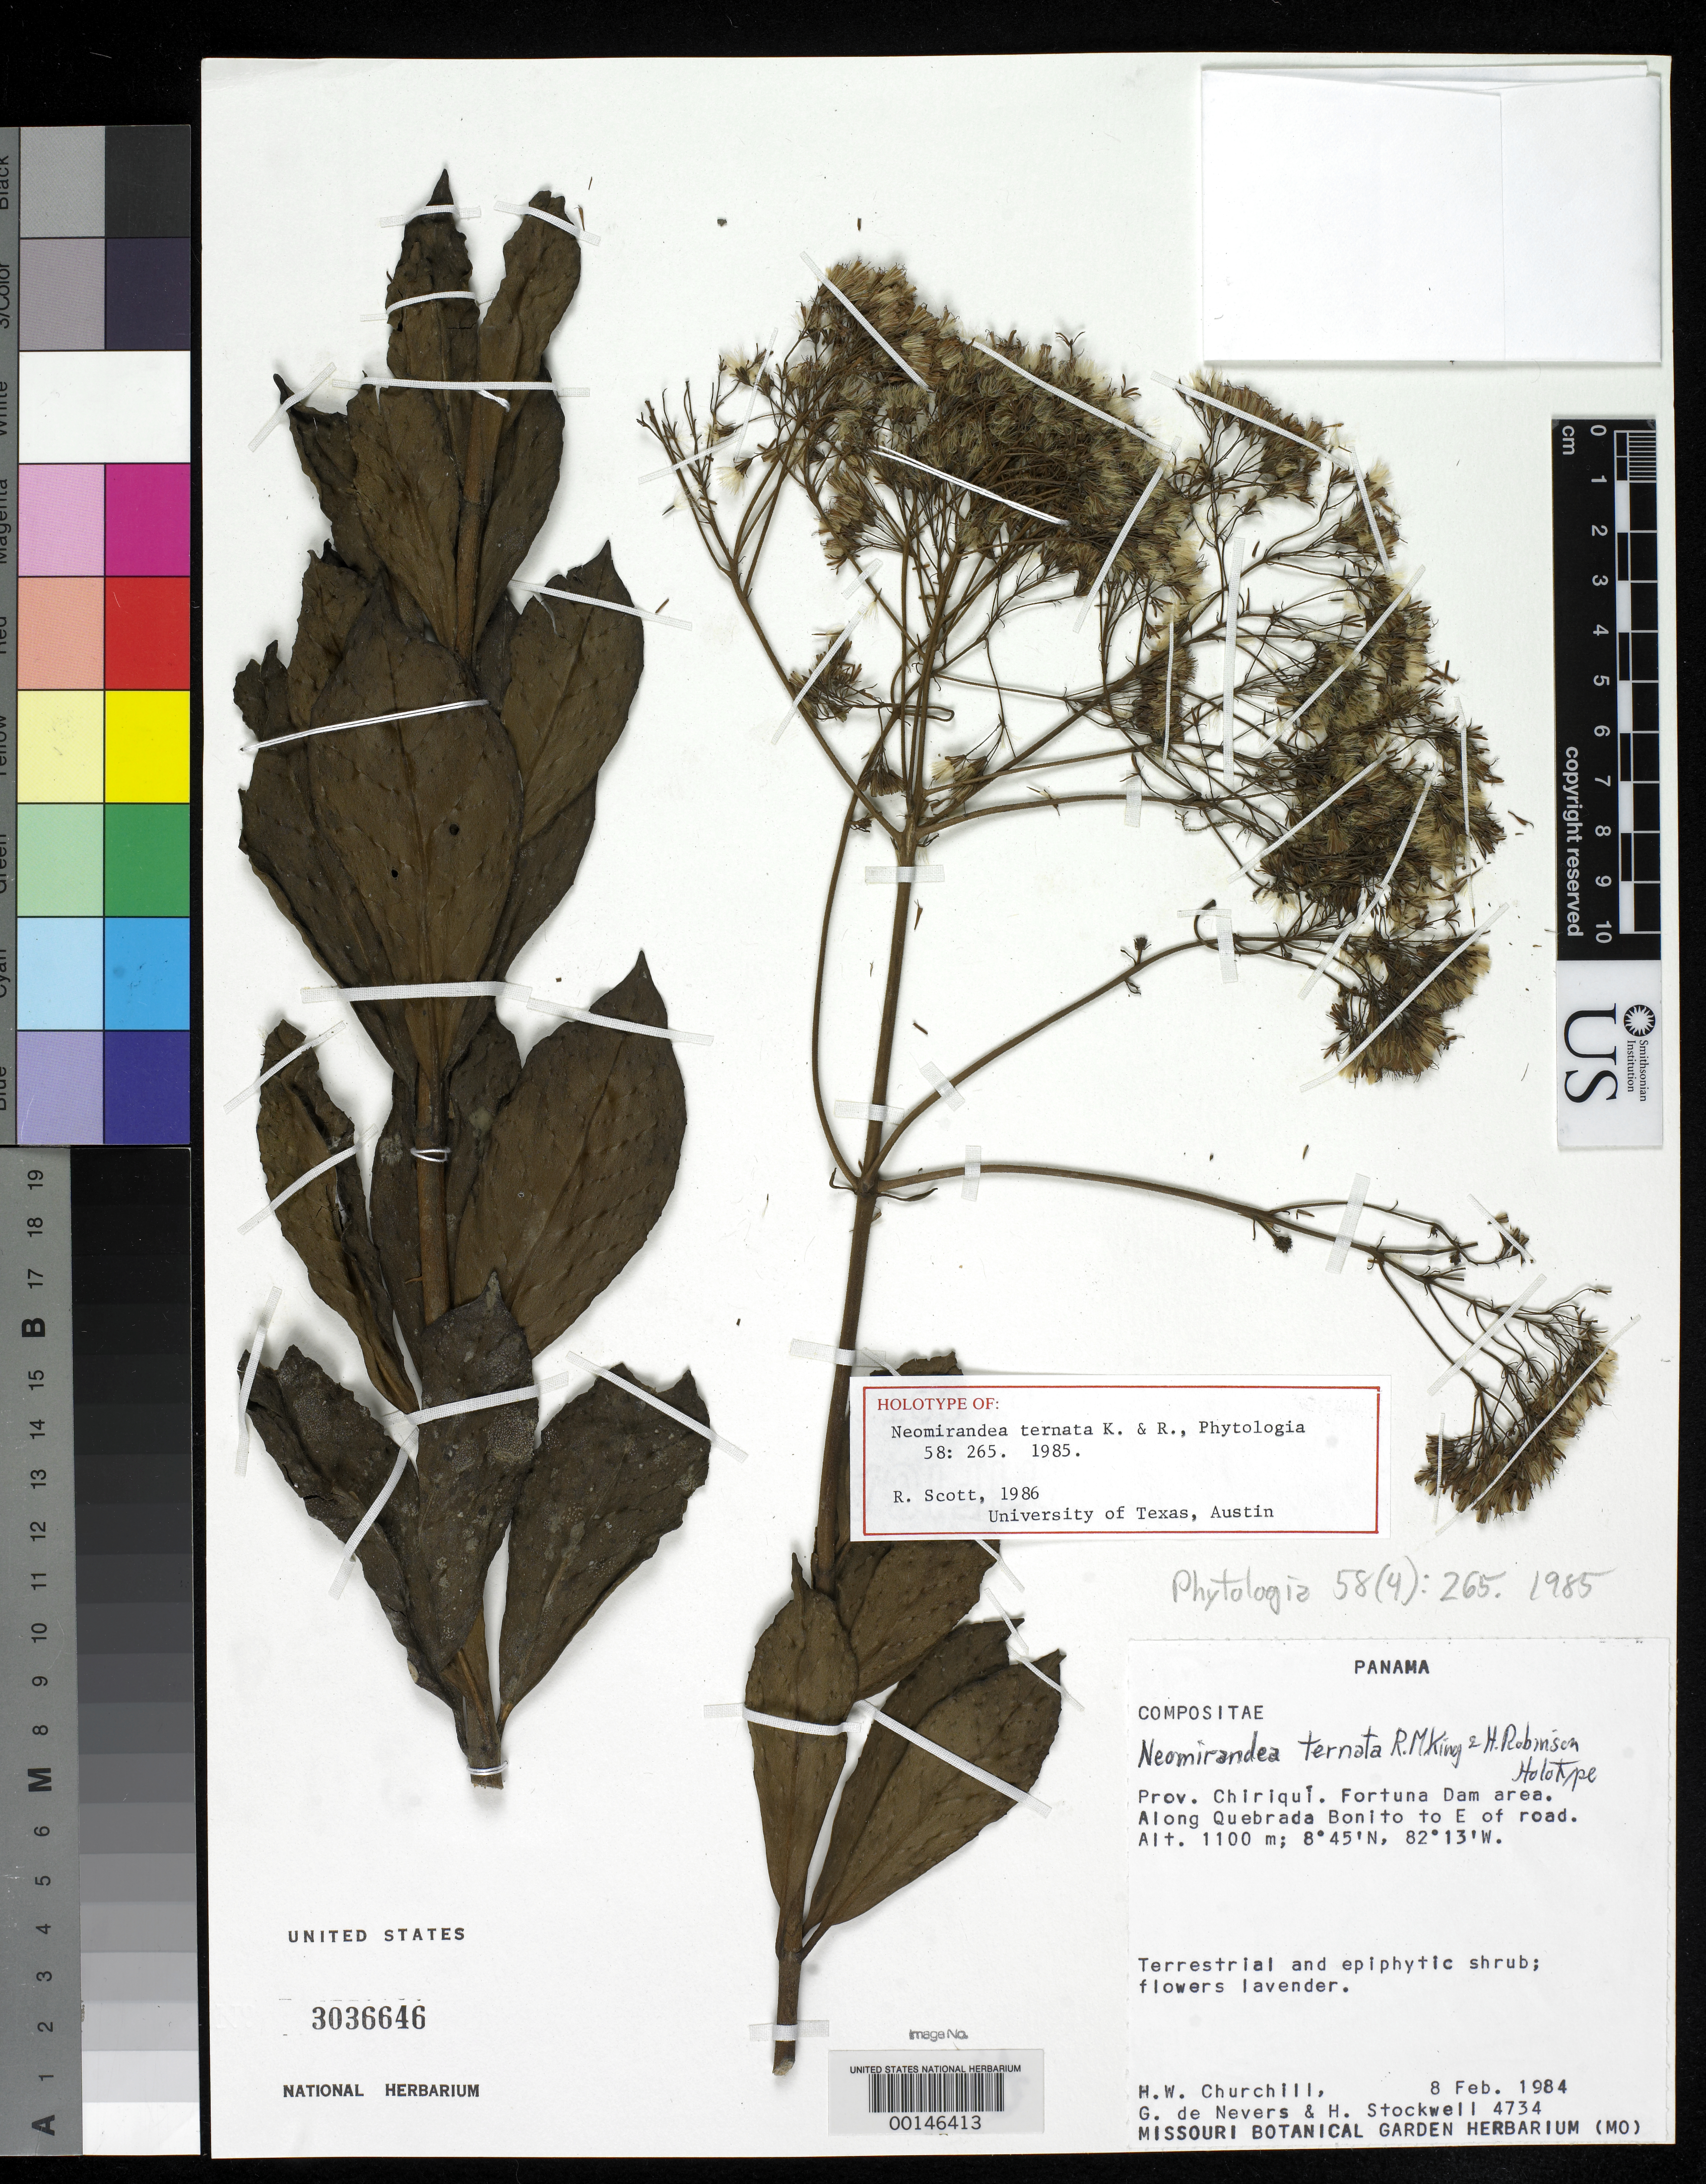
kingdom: Plantae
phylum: Tracheophyta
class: Magnoliopsida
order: Asterales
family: Asteraceae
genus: Neomirandea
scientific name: Neomirandea ternata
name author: R.M. King & H. Rob.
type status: Holotype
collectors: H. Churchill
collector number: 4734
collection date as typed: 08 Feb 1984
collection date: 1984-02-08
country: Panama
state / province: Chiriquí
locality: Fortuna Dam area, along Quebrada Bonito to E of road.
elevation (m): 1100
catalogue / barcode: US 3036646